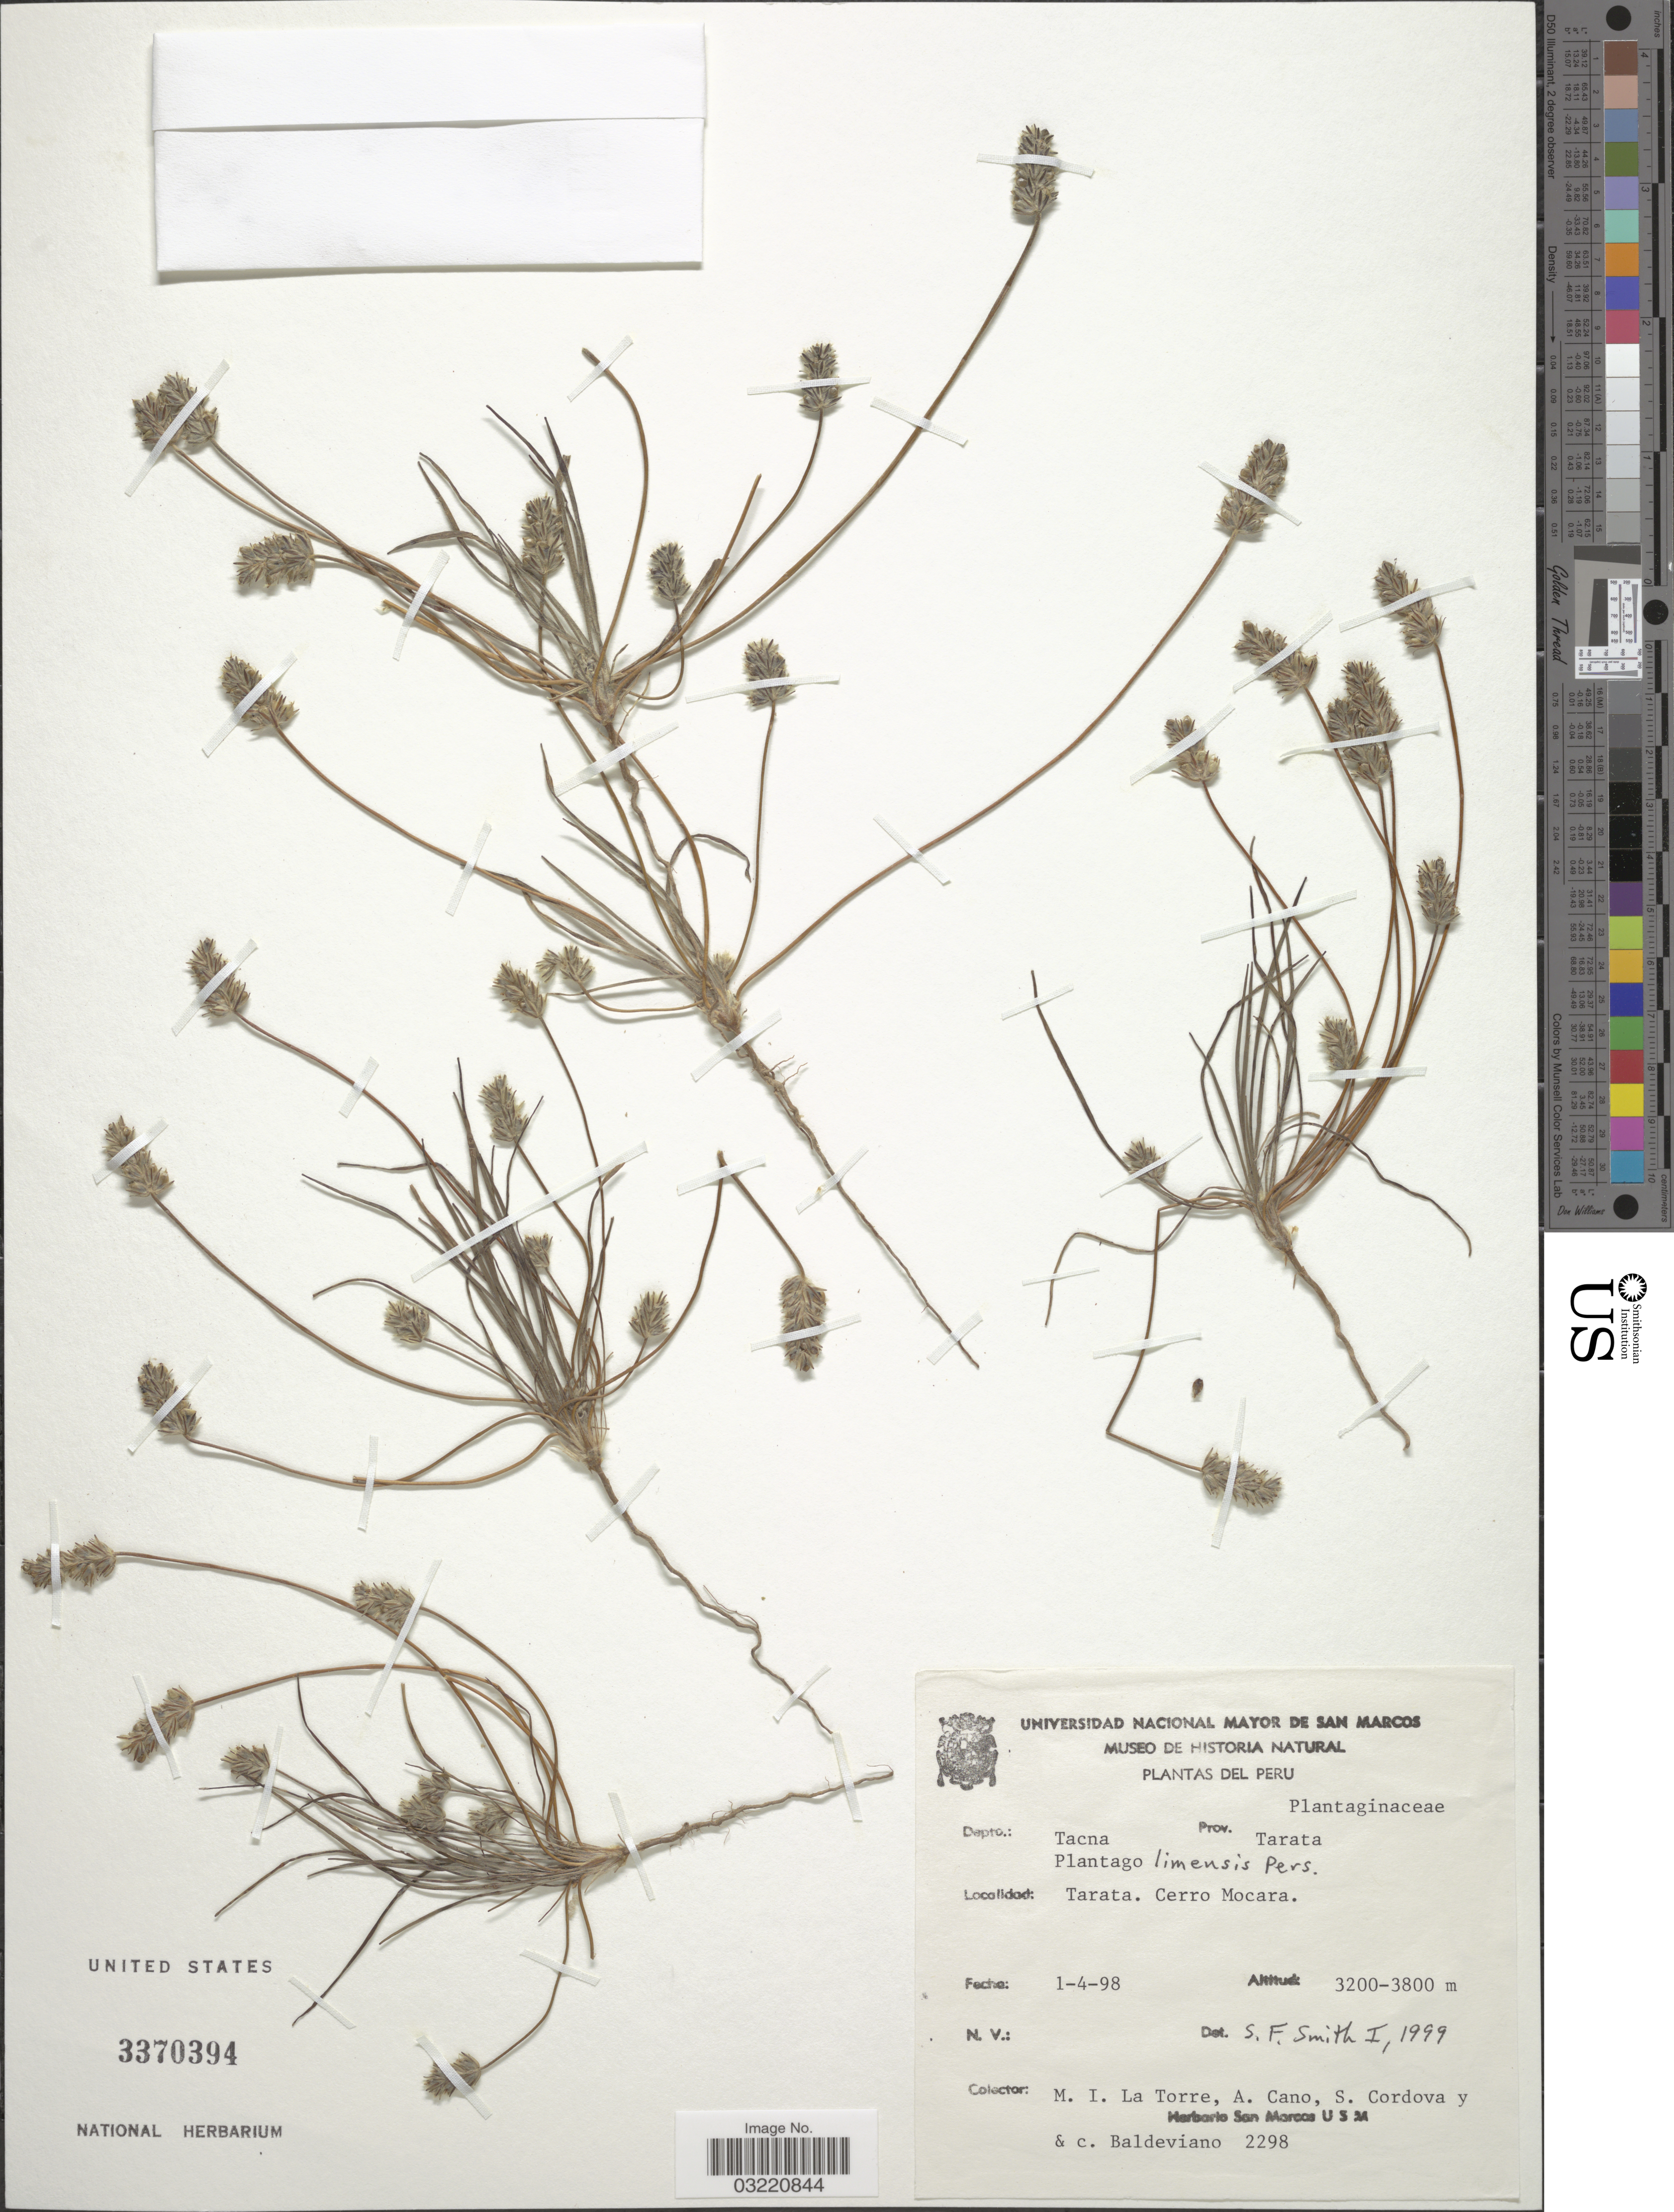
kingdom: Plantae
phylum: Tracheophyta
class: Magnoliopsida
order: Lamiales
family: Plantaginaceae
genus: Plantago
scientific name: Plantago limensis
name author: Pers.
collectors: M. La Torre, A. Cano, S. Cordova & C. Baldeviano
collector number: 2298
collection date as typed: Transcribed d/m/y: 1/4/98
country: Peru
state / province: Tacna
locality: Depto.: Tacna. Prov. Tarata. Tarata. Cerro Mocara.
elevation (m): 3200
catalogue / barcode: US 3370394